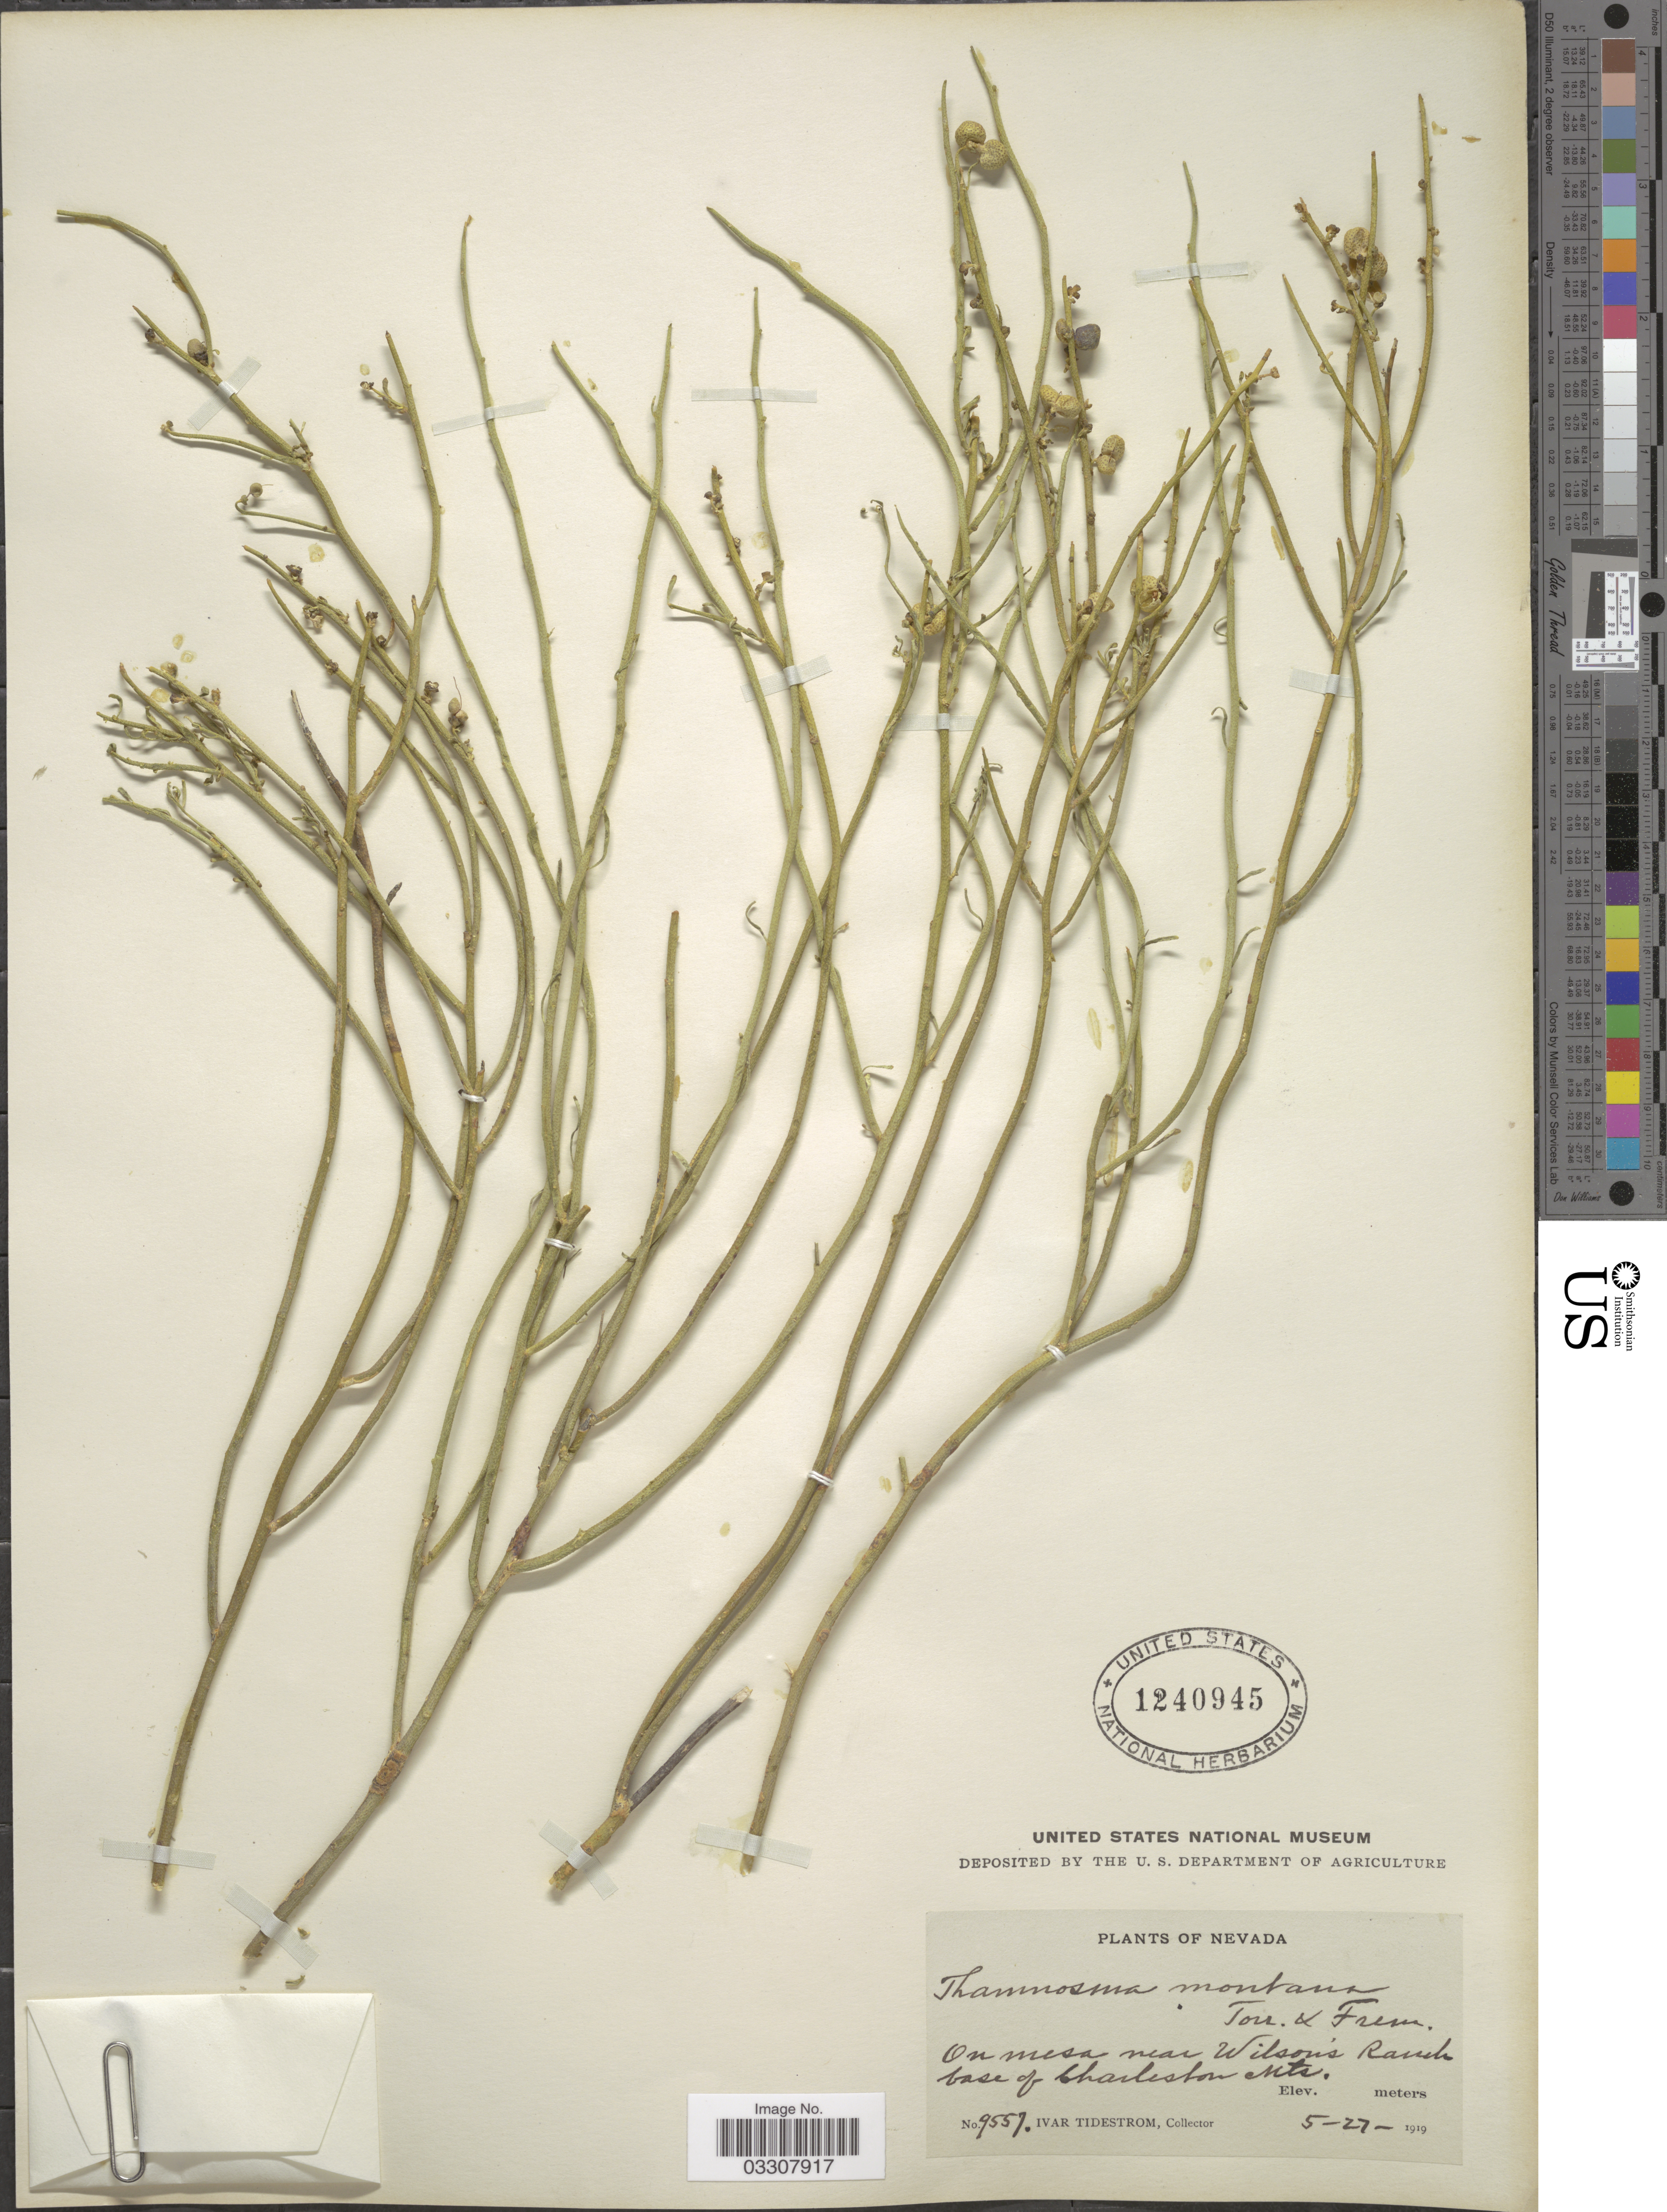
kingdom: Plantae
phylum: Tracheophyta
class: Magnoliopsida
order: Sapindales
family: Rutaceae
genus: Thamnosma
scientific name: Thamnosma montana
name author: Torr. & Frém.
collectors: I. F. Tidestrom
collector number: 9557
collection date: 1919-05-27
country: United States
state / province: Nevada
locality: On mesa near Wilson's Ranch base of Charleston Mts.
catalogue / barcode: US 1240945